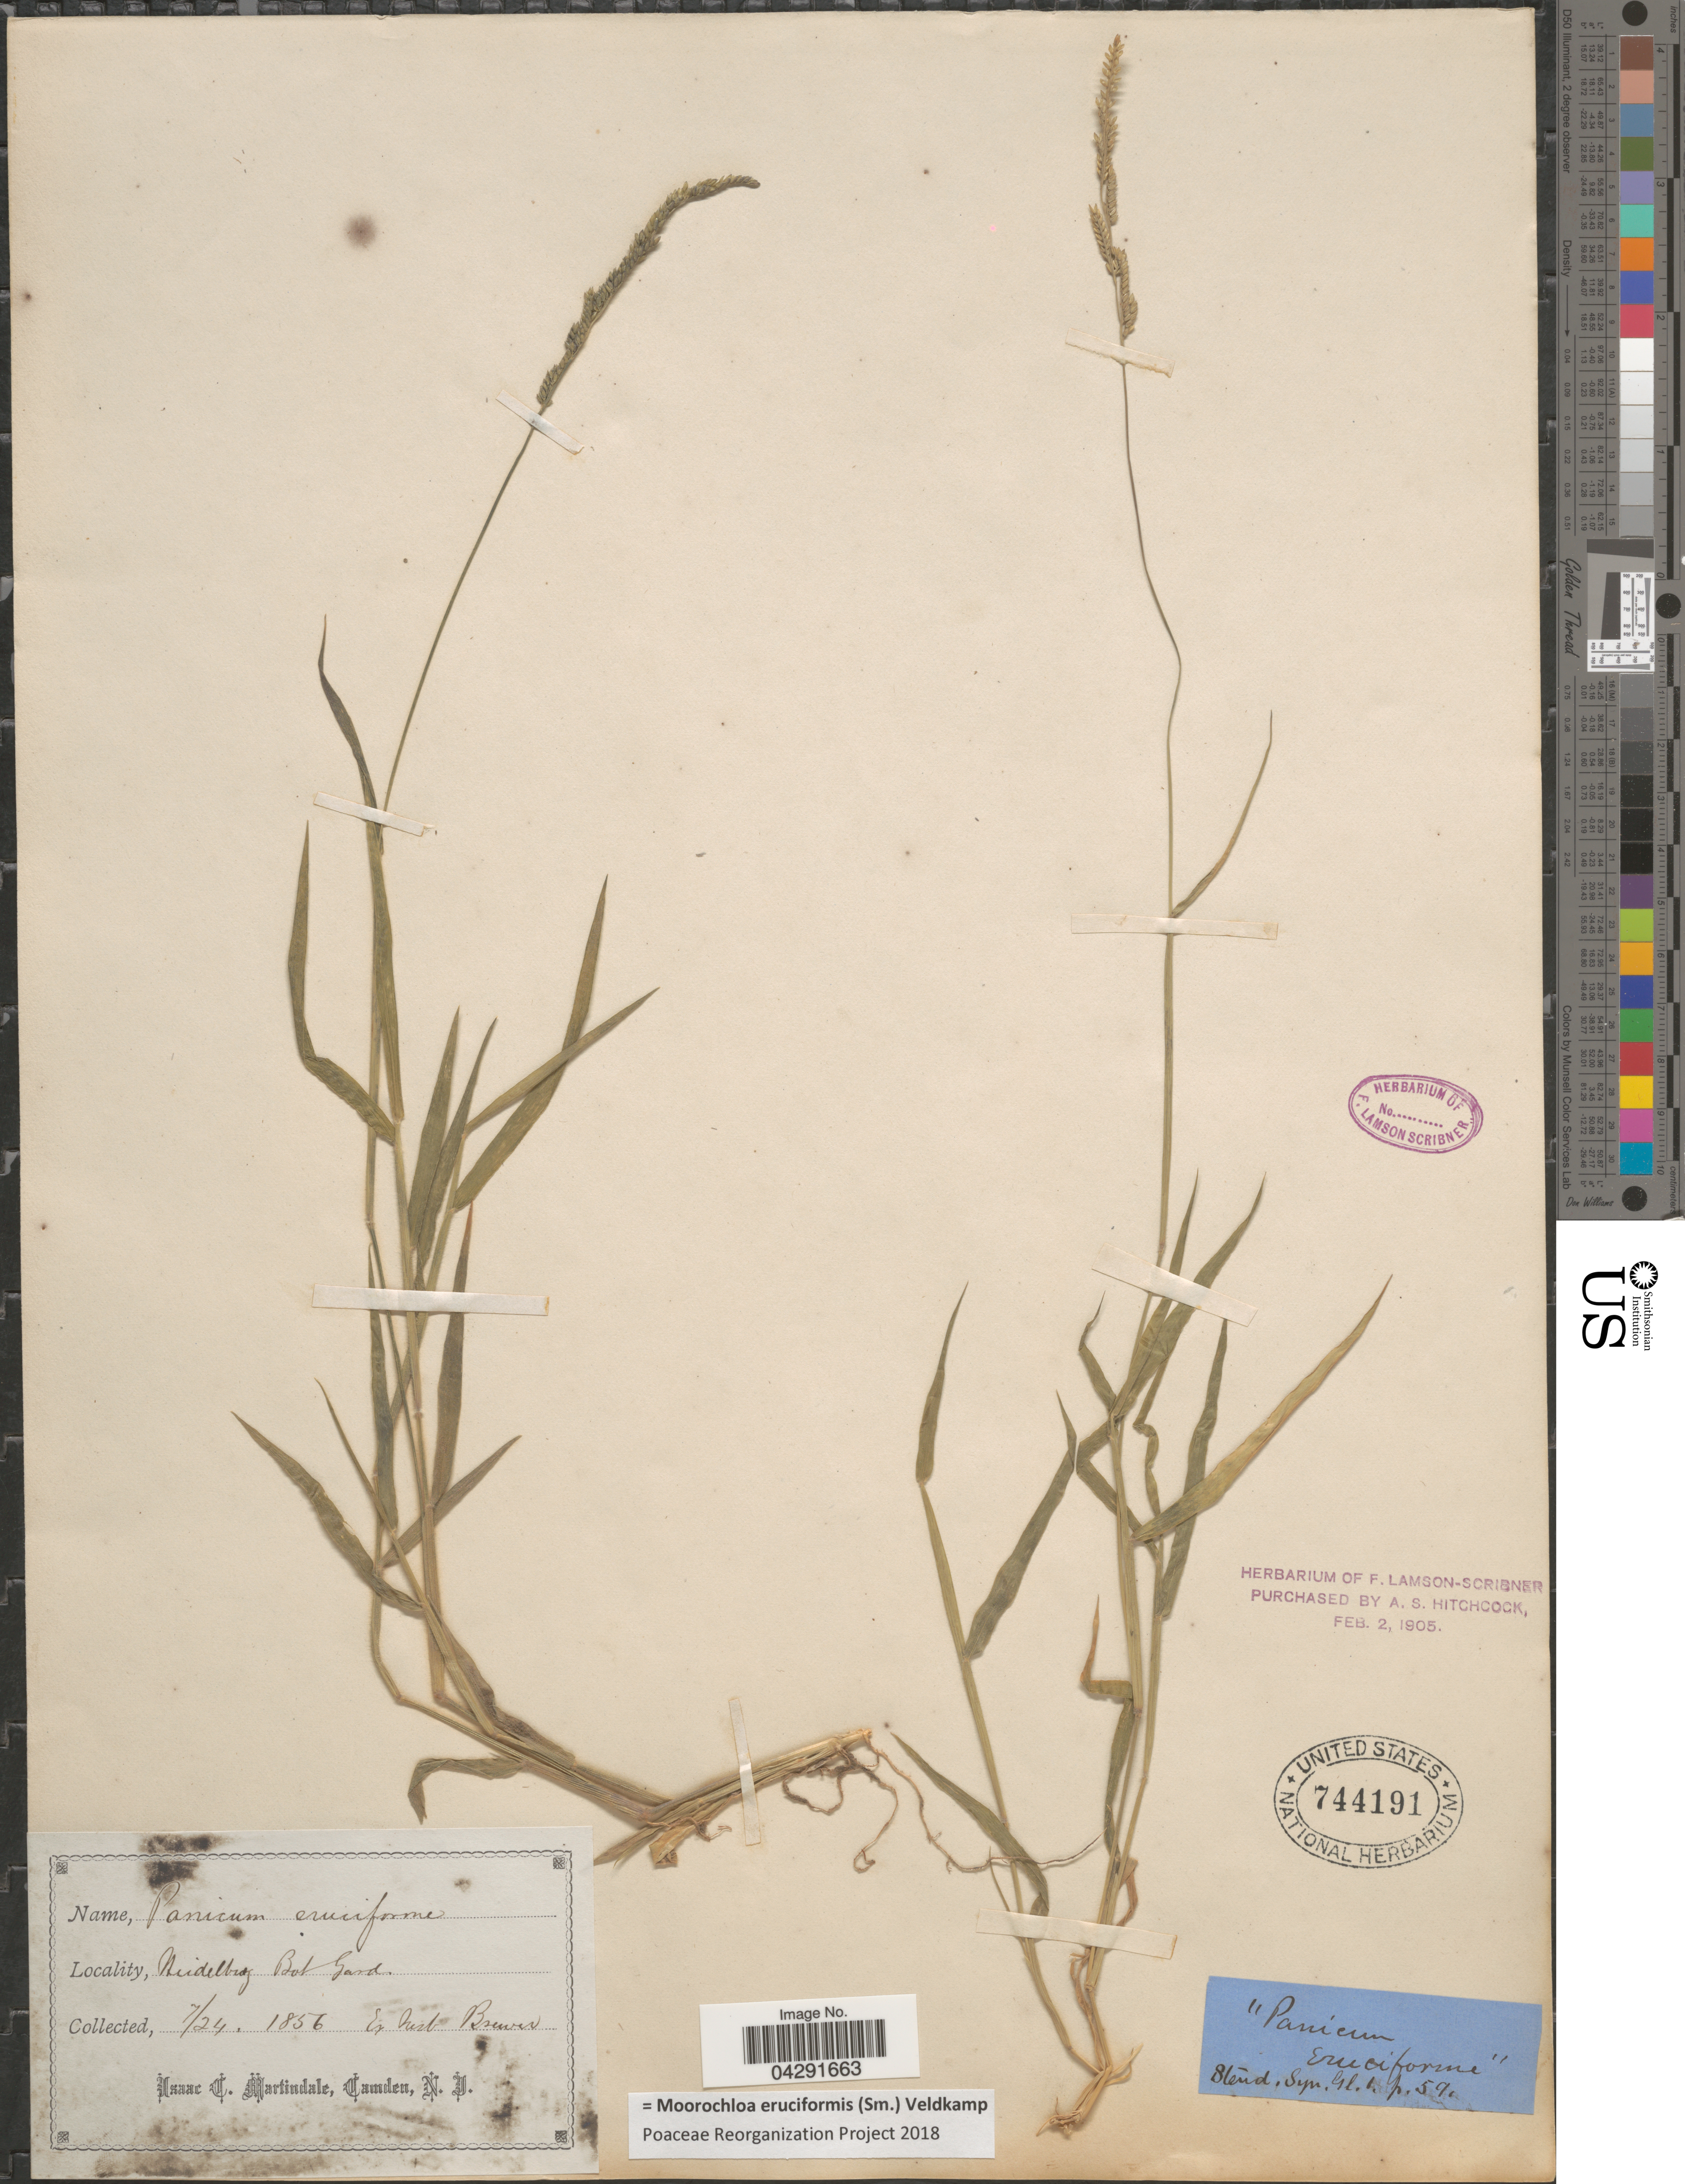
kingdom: Plantae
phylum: Tracheophyta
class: Liliopsida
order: Poales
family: Poaceae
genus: Moorochloa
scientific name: Moorochloa eruciformis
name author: (Sm.) Veldkamp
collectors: Ex herb J. A. Brewer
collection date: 1856-07-24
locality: Heidelberg [interpreted] Bot. Gard.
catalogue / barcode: US 744191